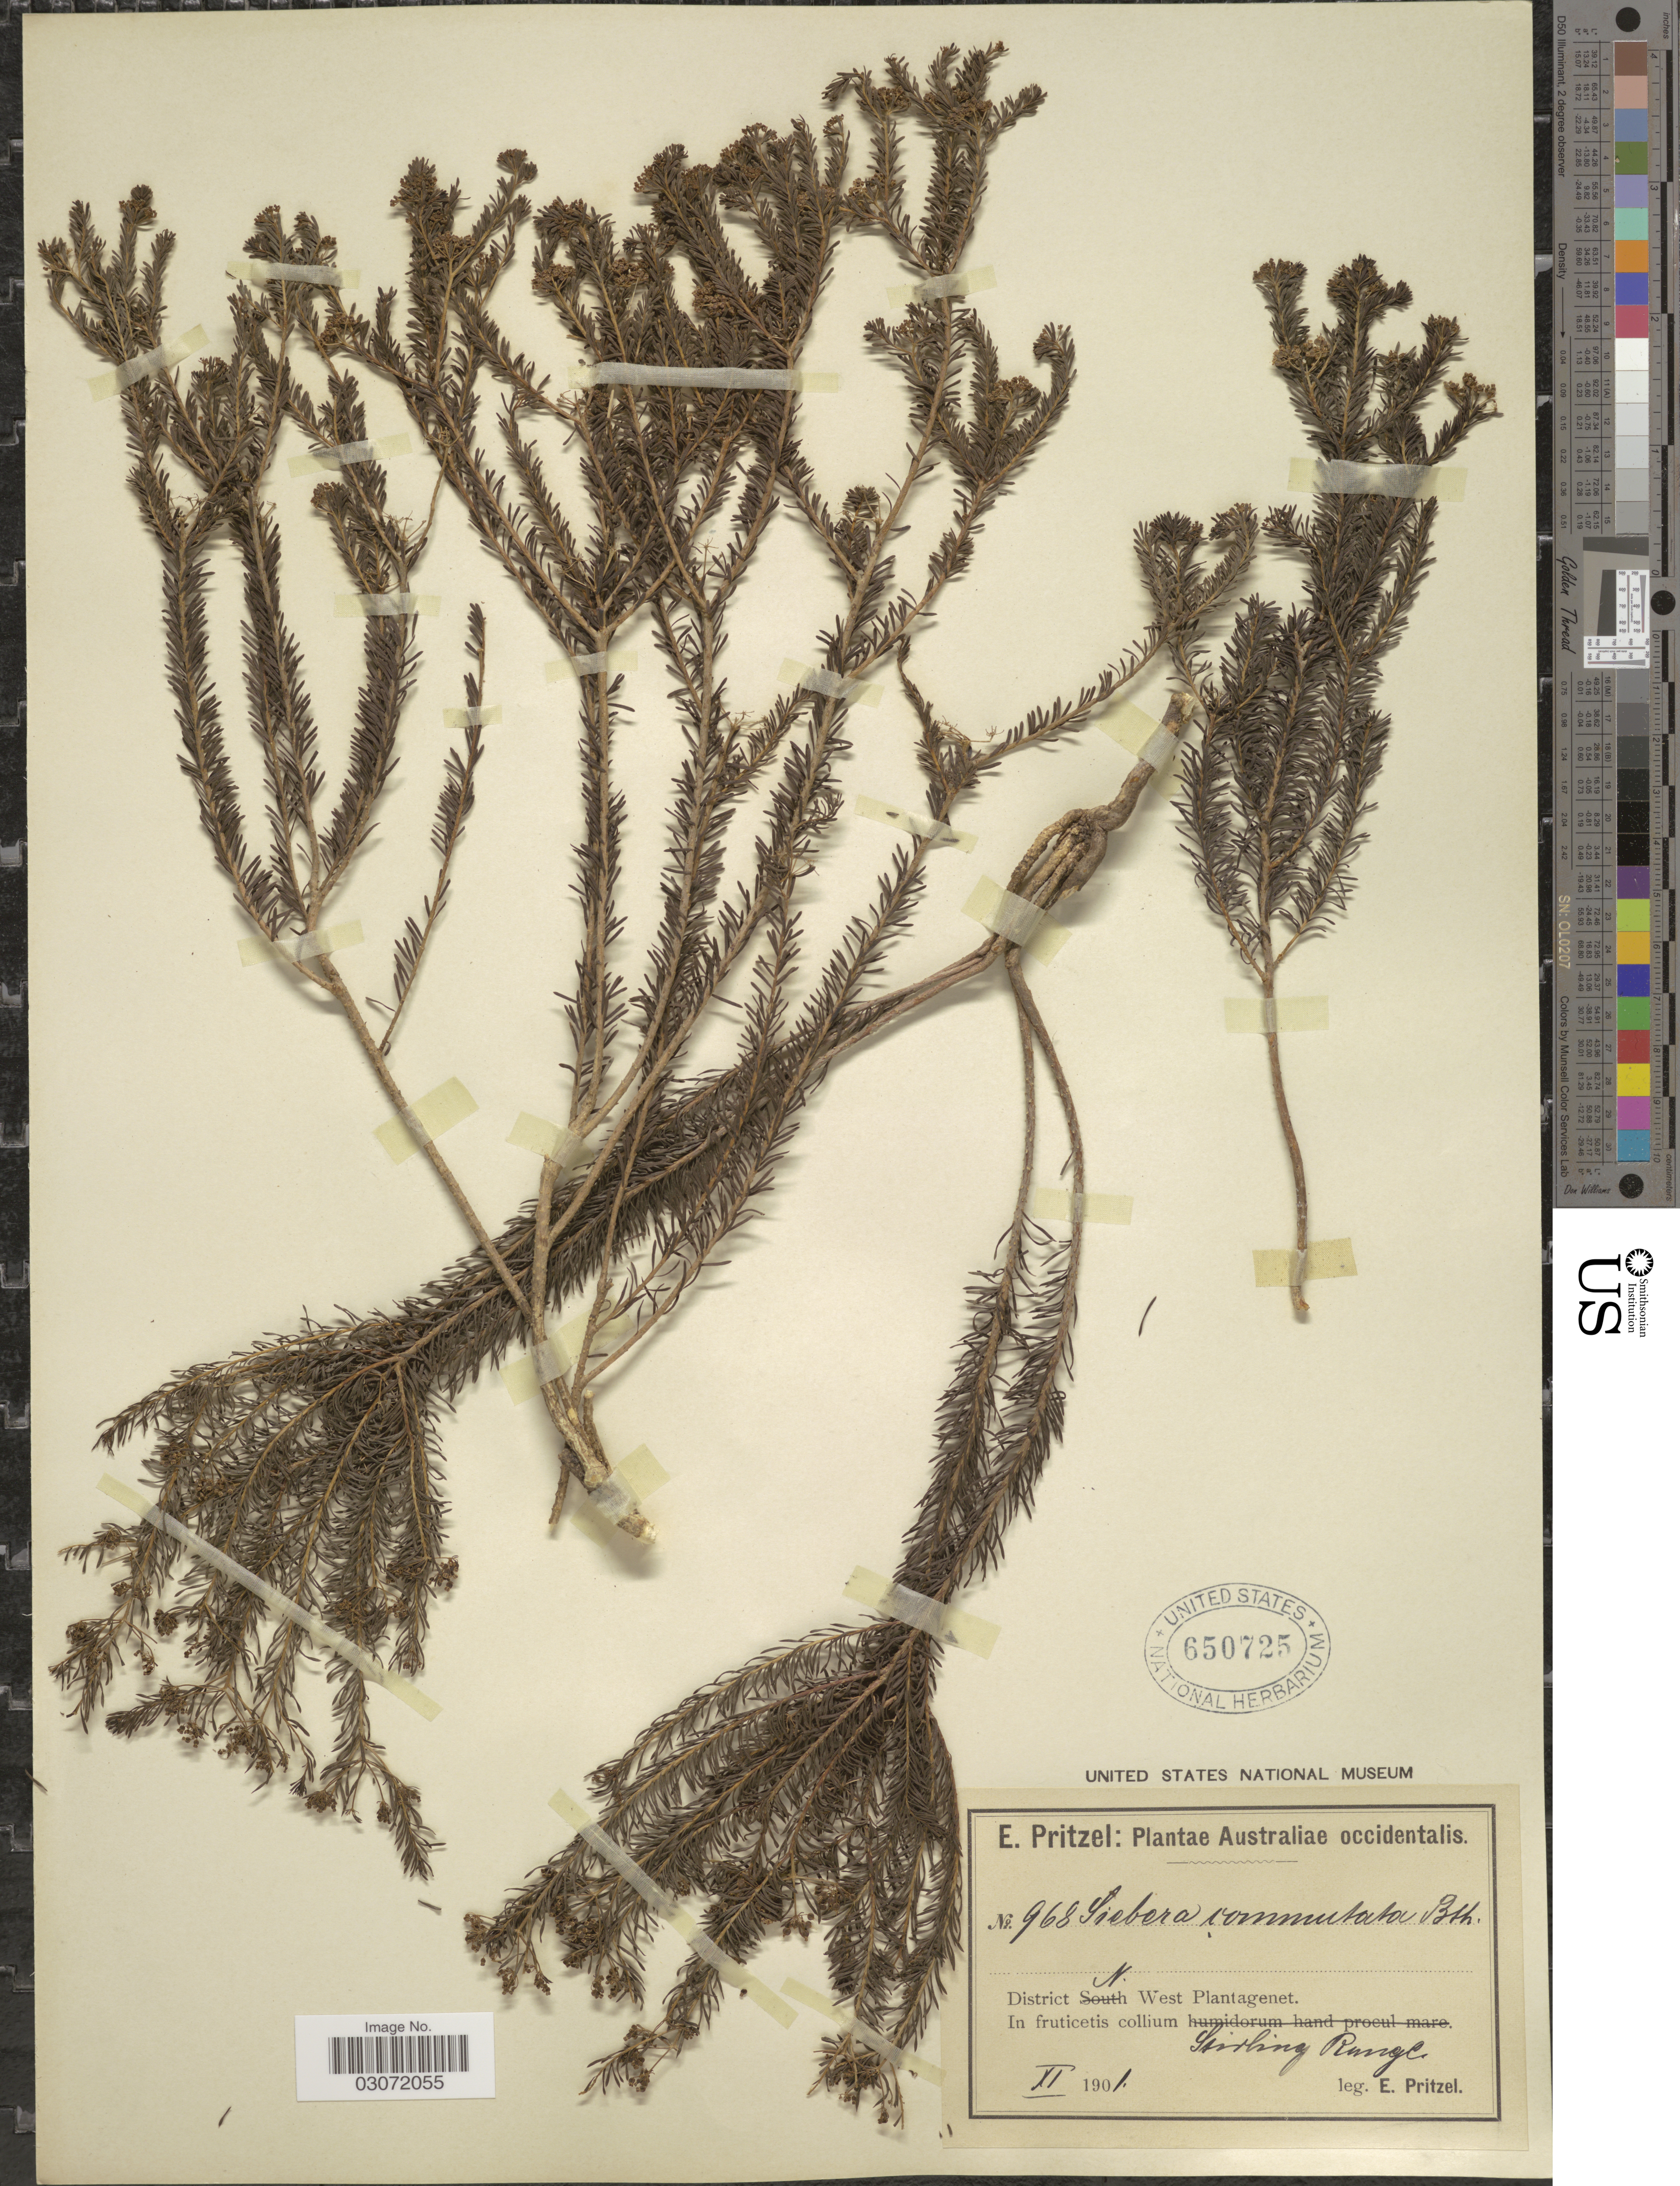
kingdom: Plantae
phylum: Tracheophyta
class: Magnoliopsida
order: Apiales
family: Apiaceae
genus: Platysace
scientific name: Platysace commutata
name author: (Turcz.) C. Norman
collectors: E. G. Pritzel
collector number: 968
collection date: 1901-11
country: Australia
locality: Australiae occidentalis. District N. West Plantagenet. In frutecis collium Stirling Range.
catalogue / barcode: US 650725